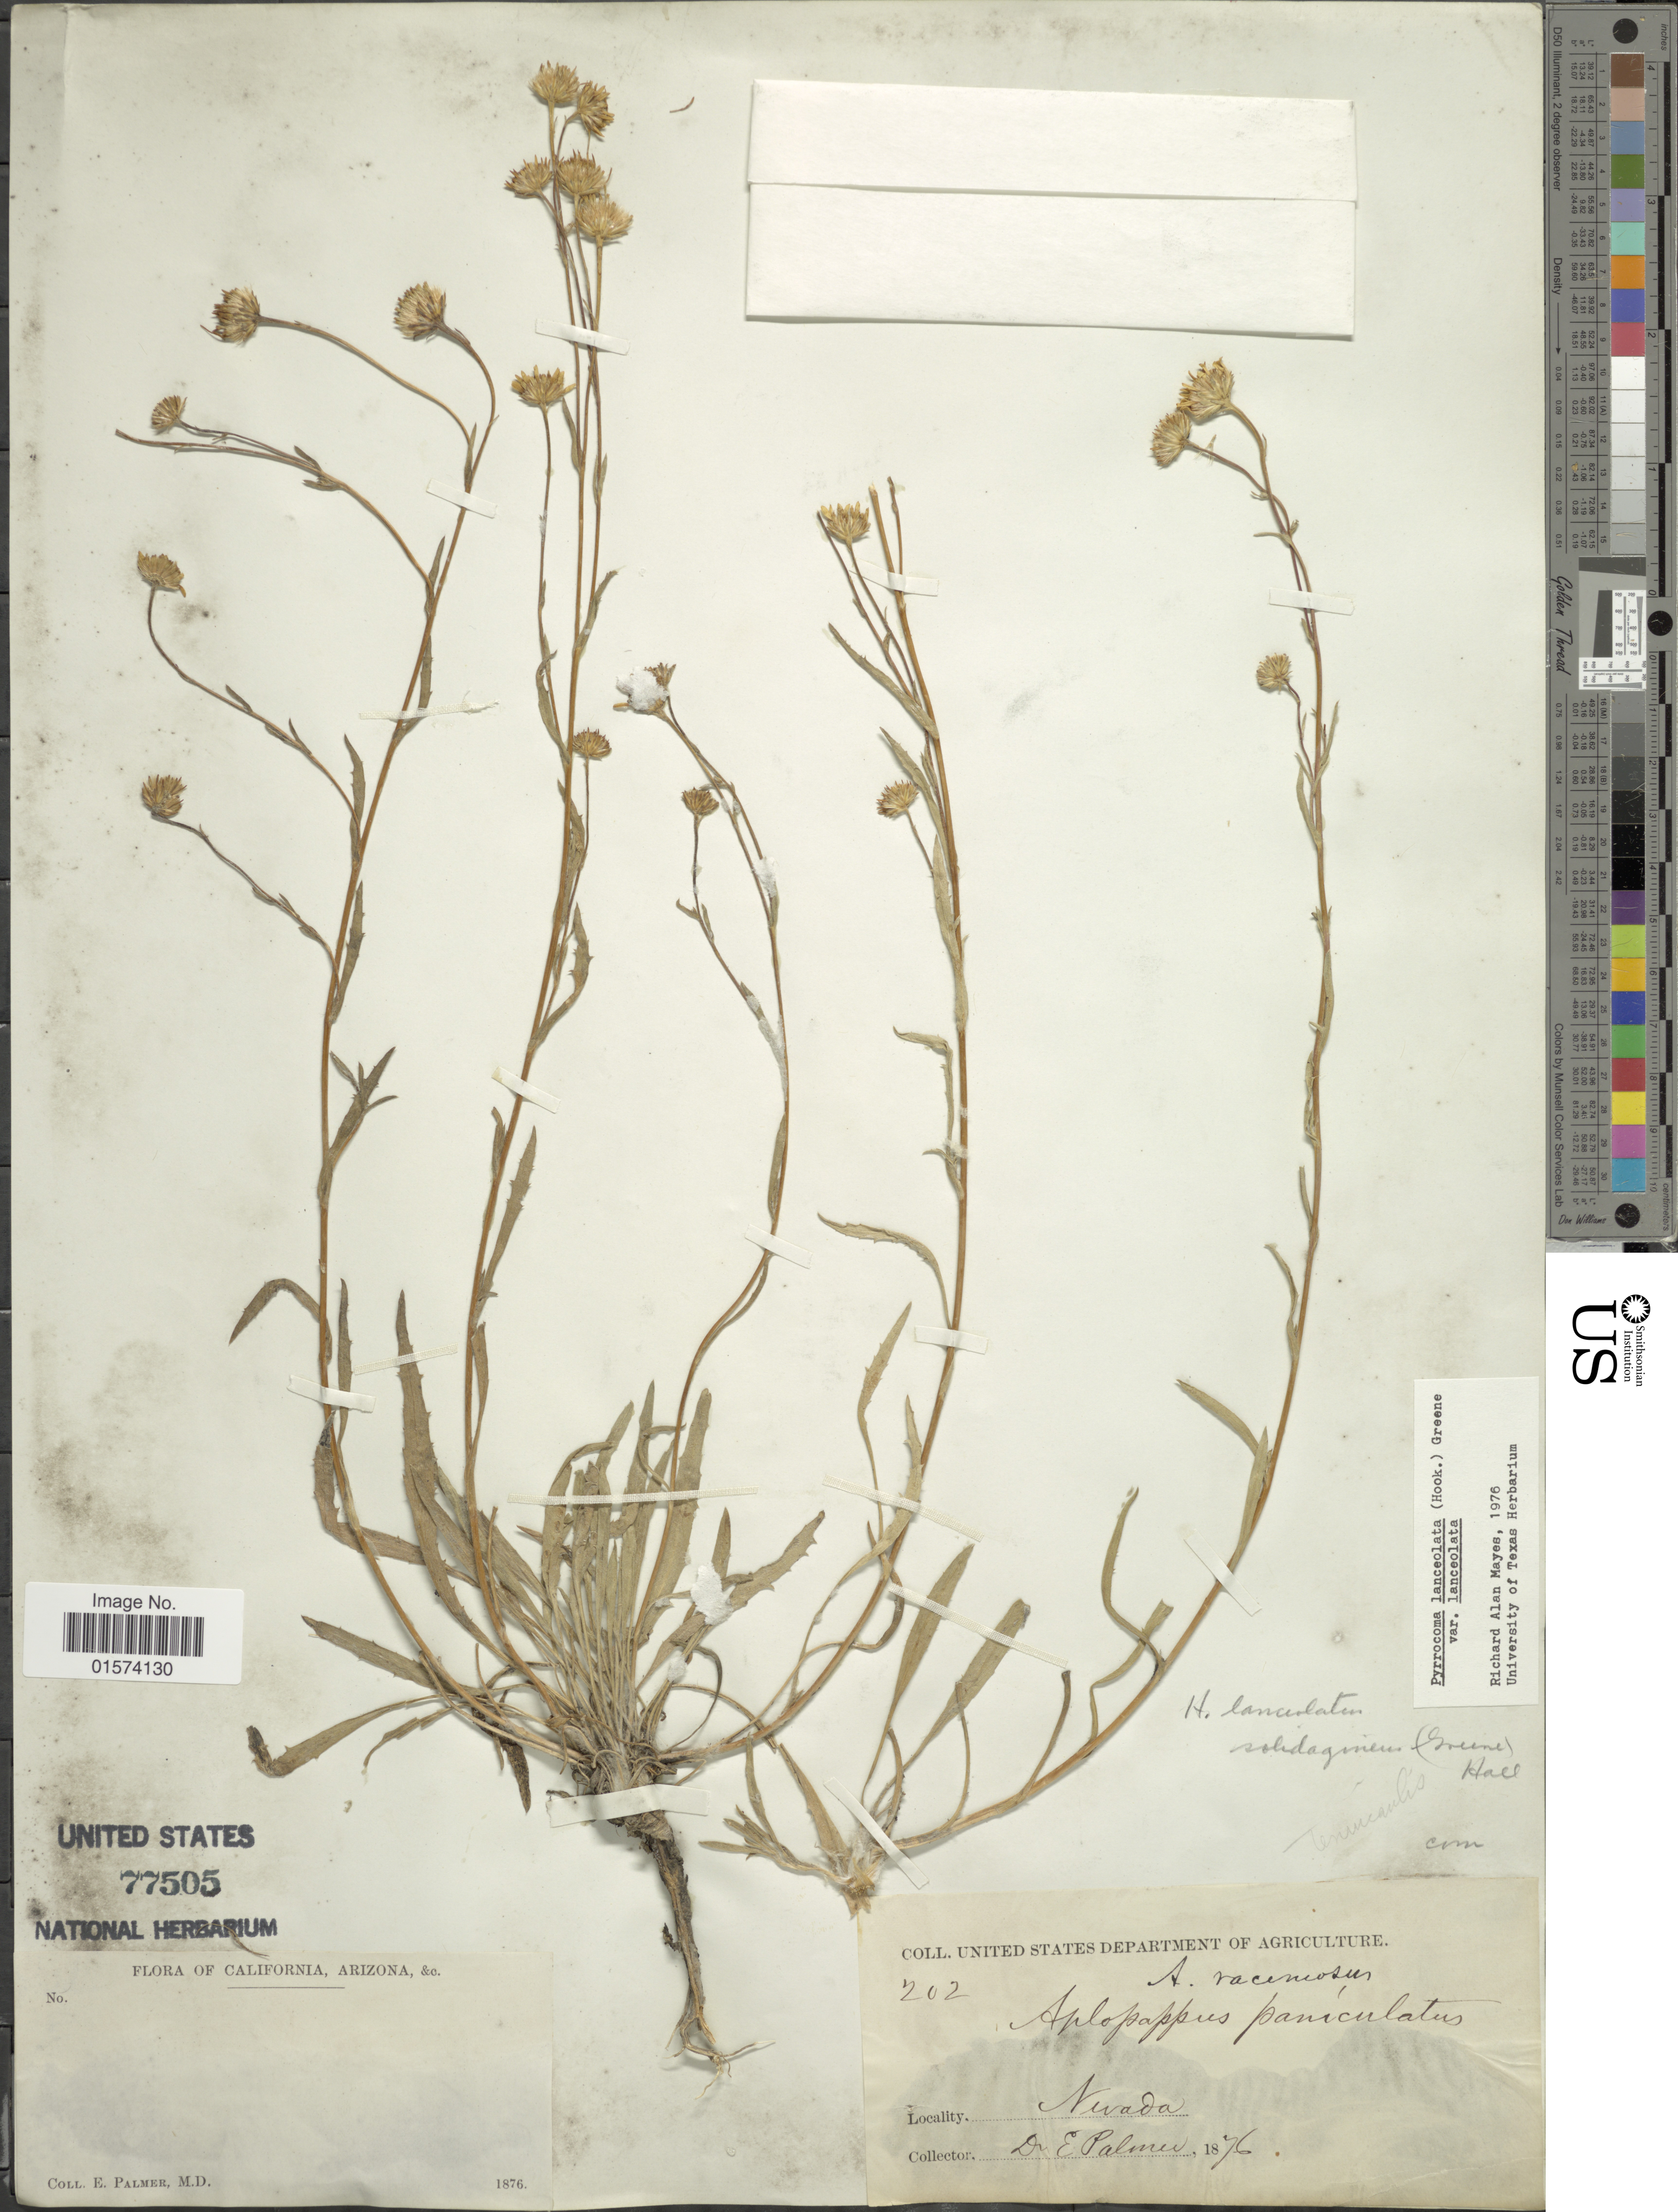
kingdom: Plantae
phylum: Tracheophyta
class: Magnoliopsida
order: Asterales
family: Asteraceae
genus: Pyrrocoma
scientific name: Pyrrocoma lanceolata var. lanceolata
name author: (Hook.) Greene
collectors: E. Palmer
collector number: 202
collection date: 1876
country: United States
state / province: Nevada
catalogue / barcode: US 77505